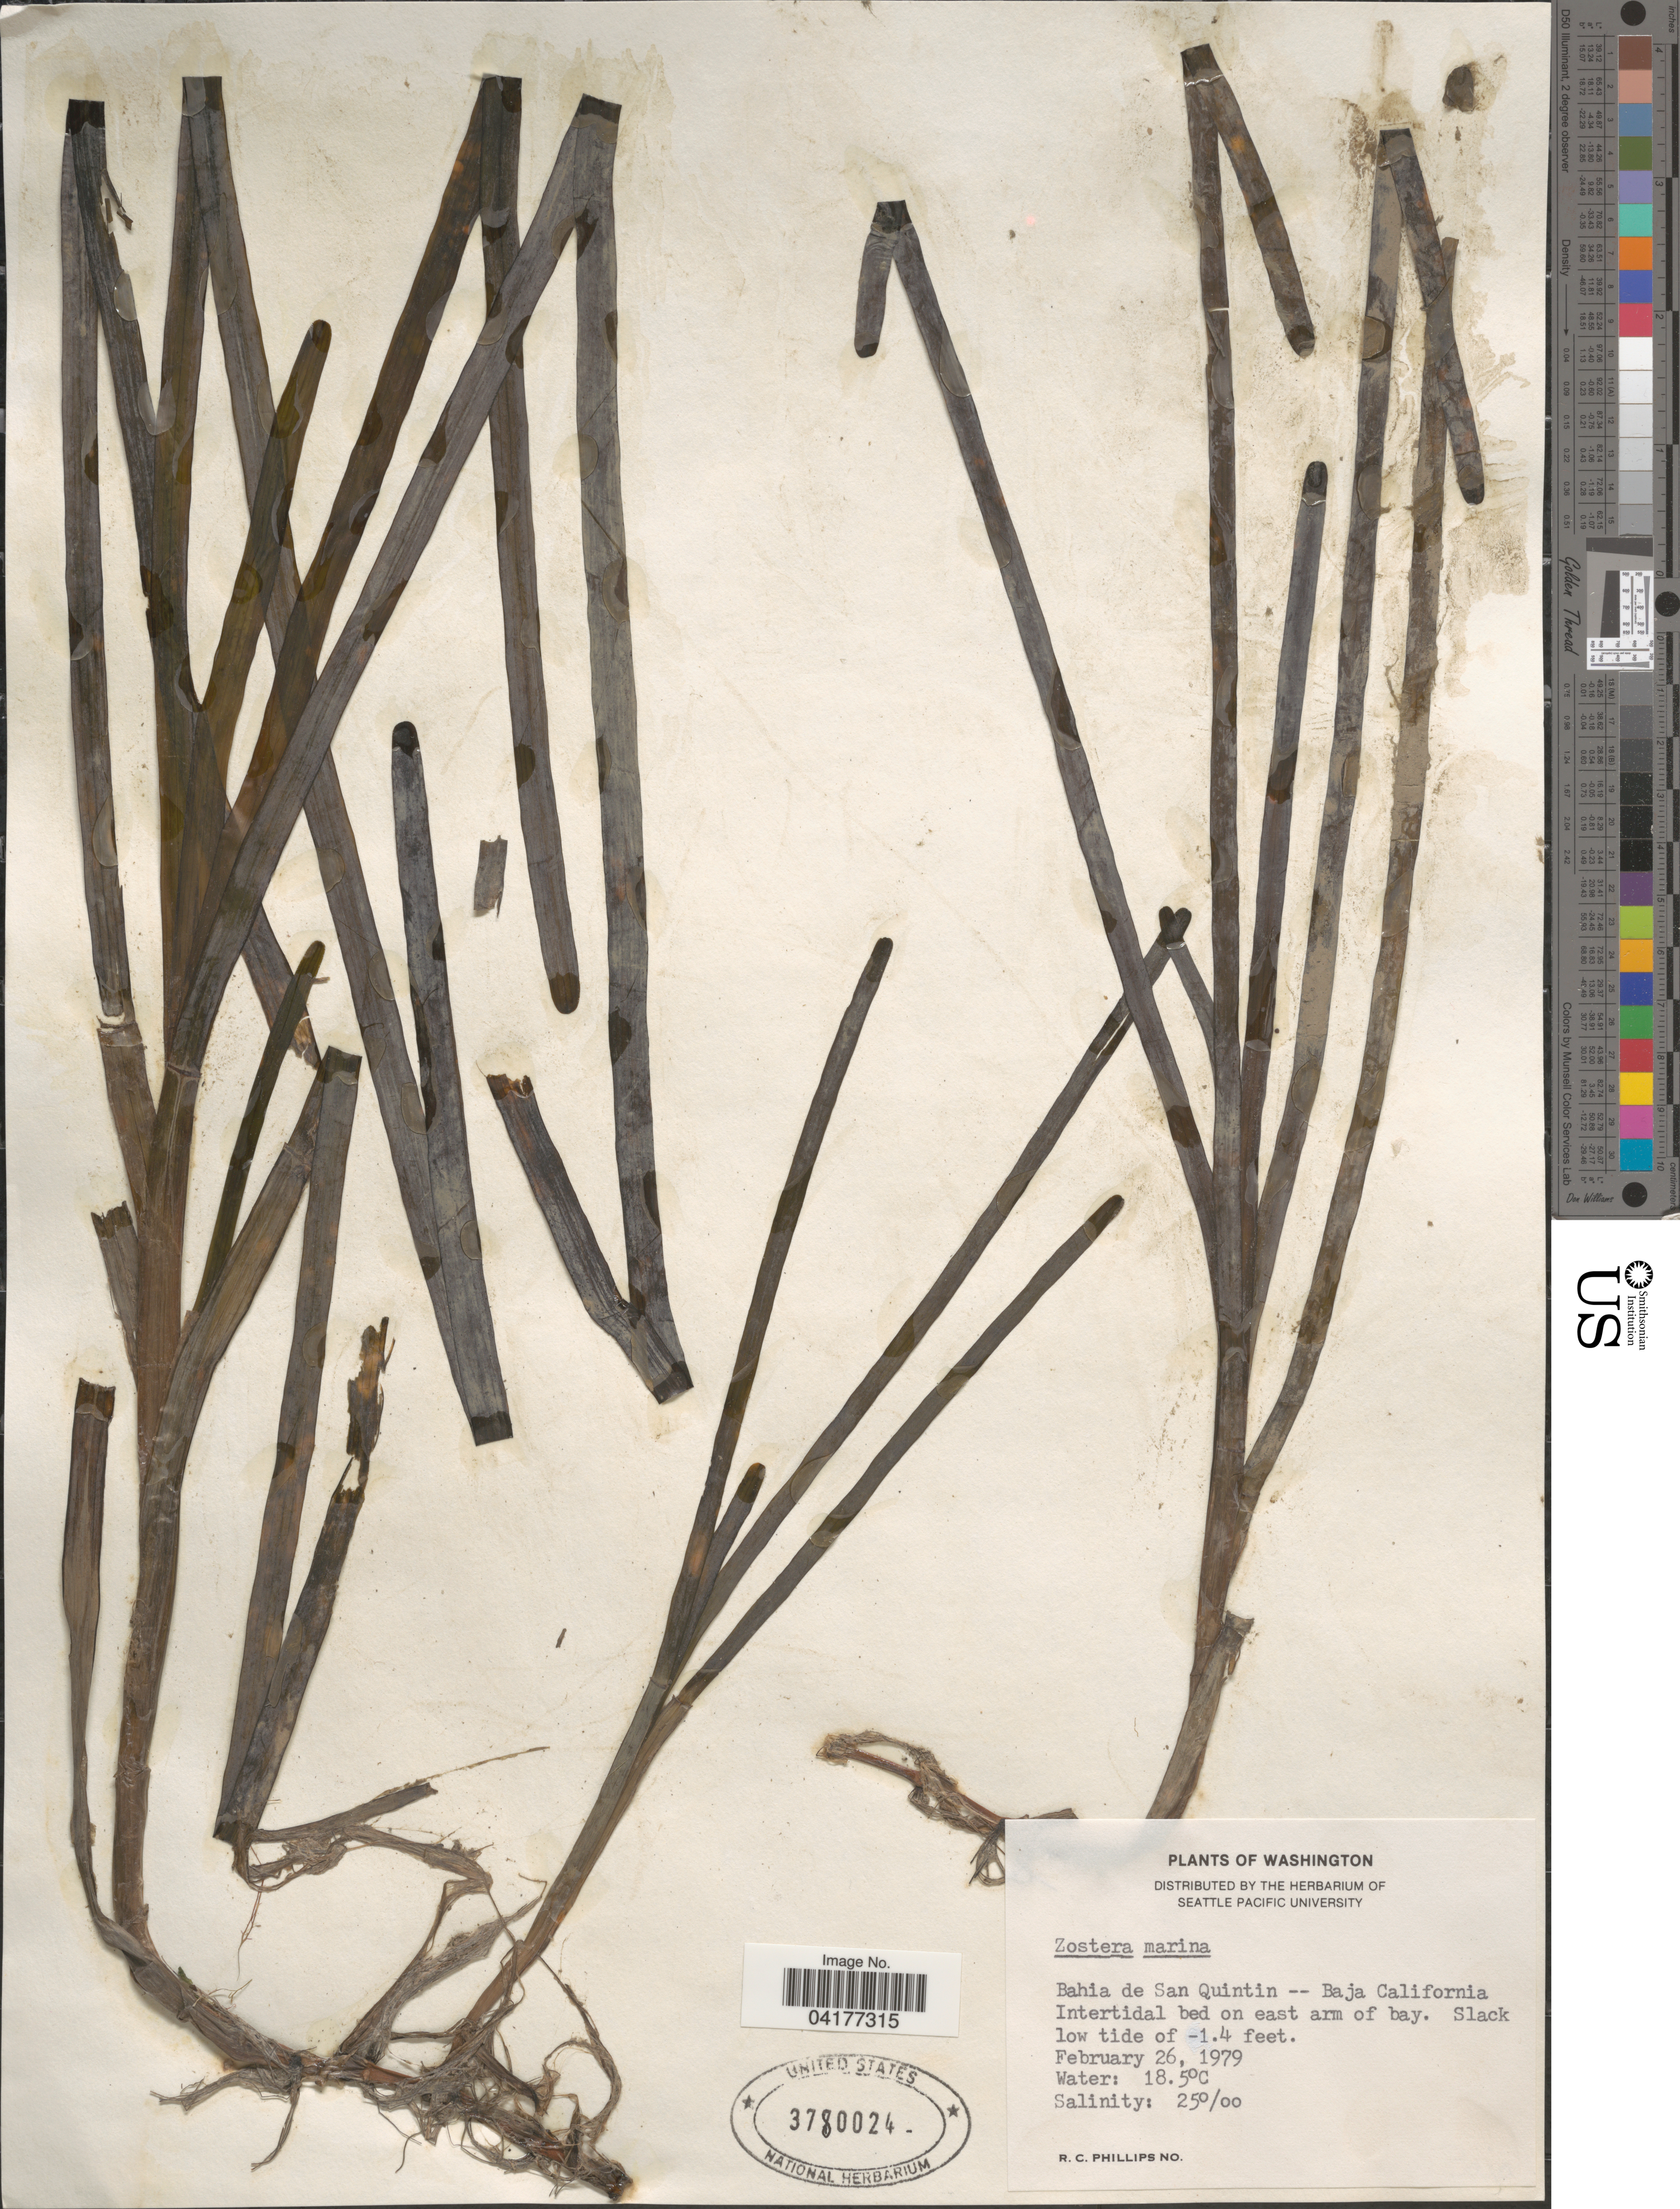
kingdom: Plantae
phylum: Tracheophyta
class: Liliopsida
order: Alismatales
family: Zosteraceae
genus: Zostera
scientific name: Zostera marina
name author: L.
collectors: R. C. Phillips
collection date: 1979-02-26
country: Mexico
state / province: Baja California Norte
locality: Bahia de San Quintin. Intertidal bed on east arm of bay.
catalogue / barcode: US 3780024